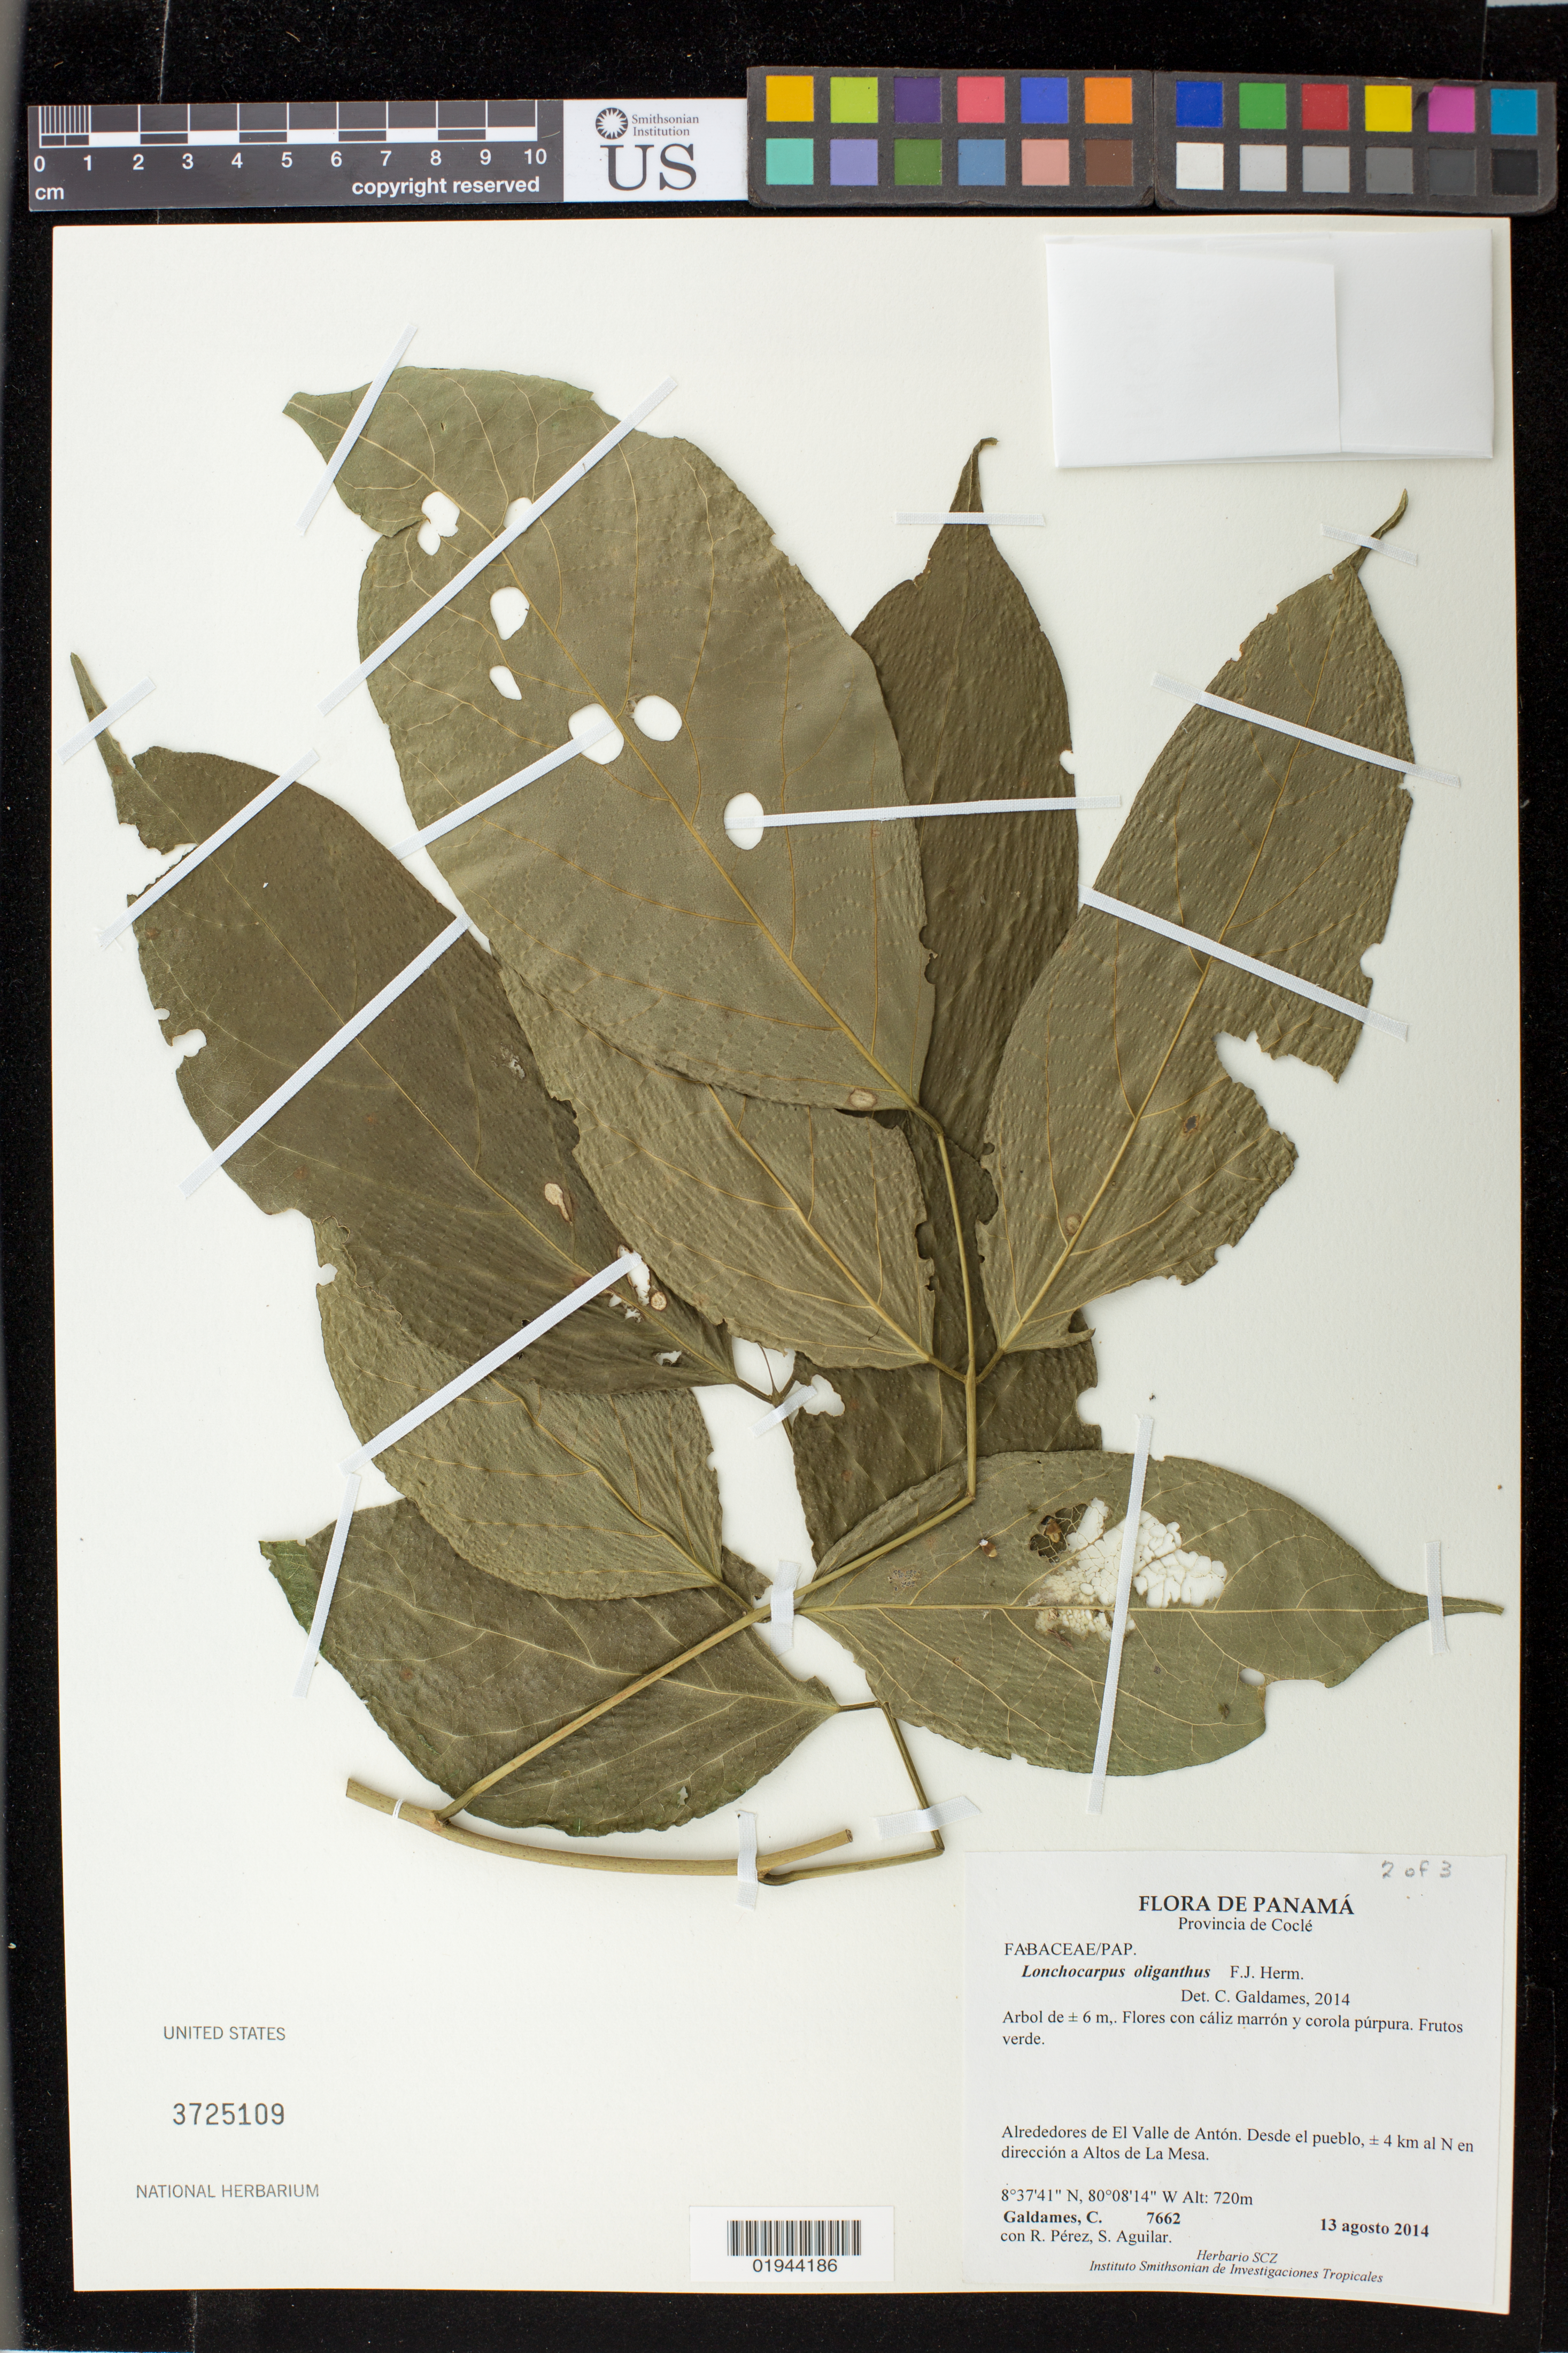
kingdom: Plantae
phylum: Tracheophyta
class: Magnoliopsida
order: Fabales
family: Fabaceae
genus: Lonchocarpus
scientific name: Lonchocarpus oliganthus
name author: F.J. Herm.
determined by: Galdames, C.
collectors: C. Galdames, R. Perez & S. Aguilar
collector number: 7662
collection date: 2014-08-13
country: Panama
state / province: Coclé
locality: Alrededores de El Valle de Anton. Desde el pueblo, +/- 4 km al N en direccion a Altos de La Mesa.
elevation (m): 720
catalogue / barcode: US 3725109